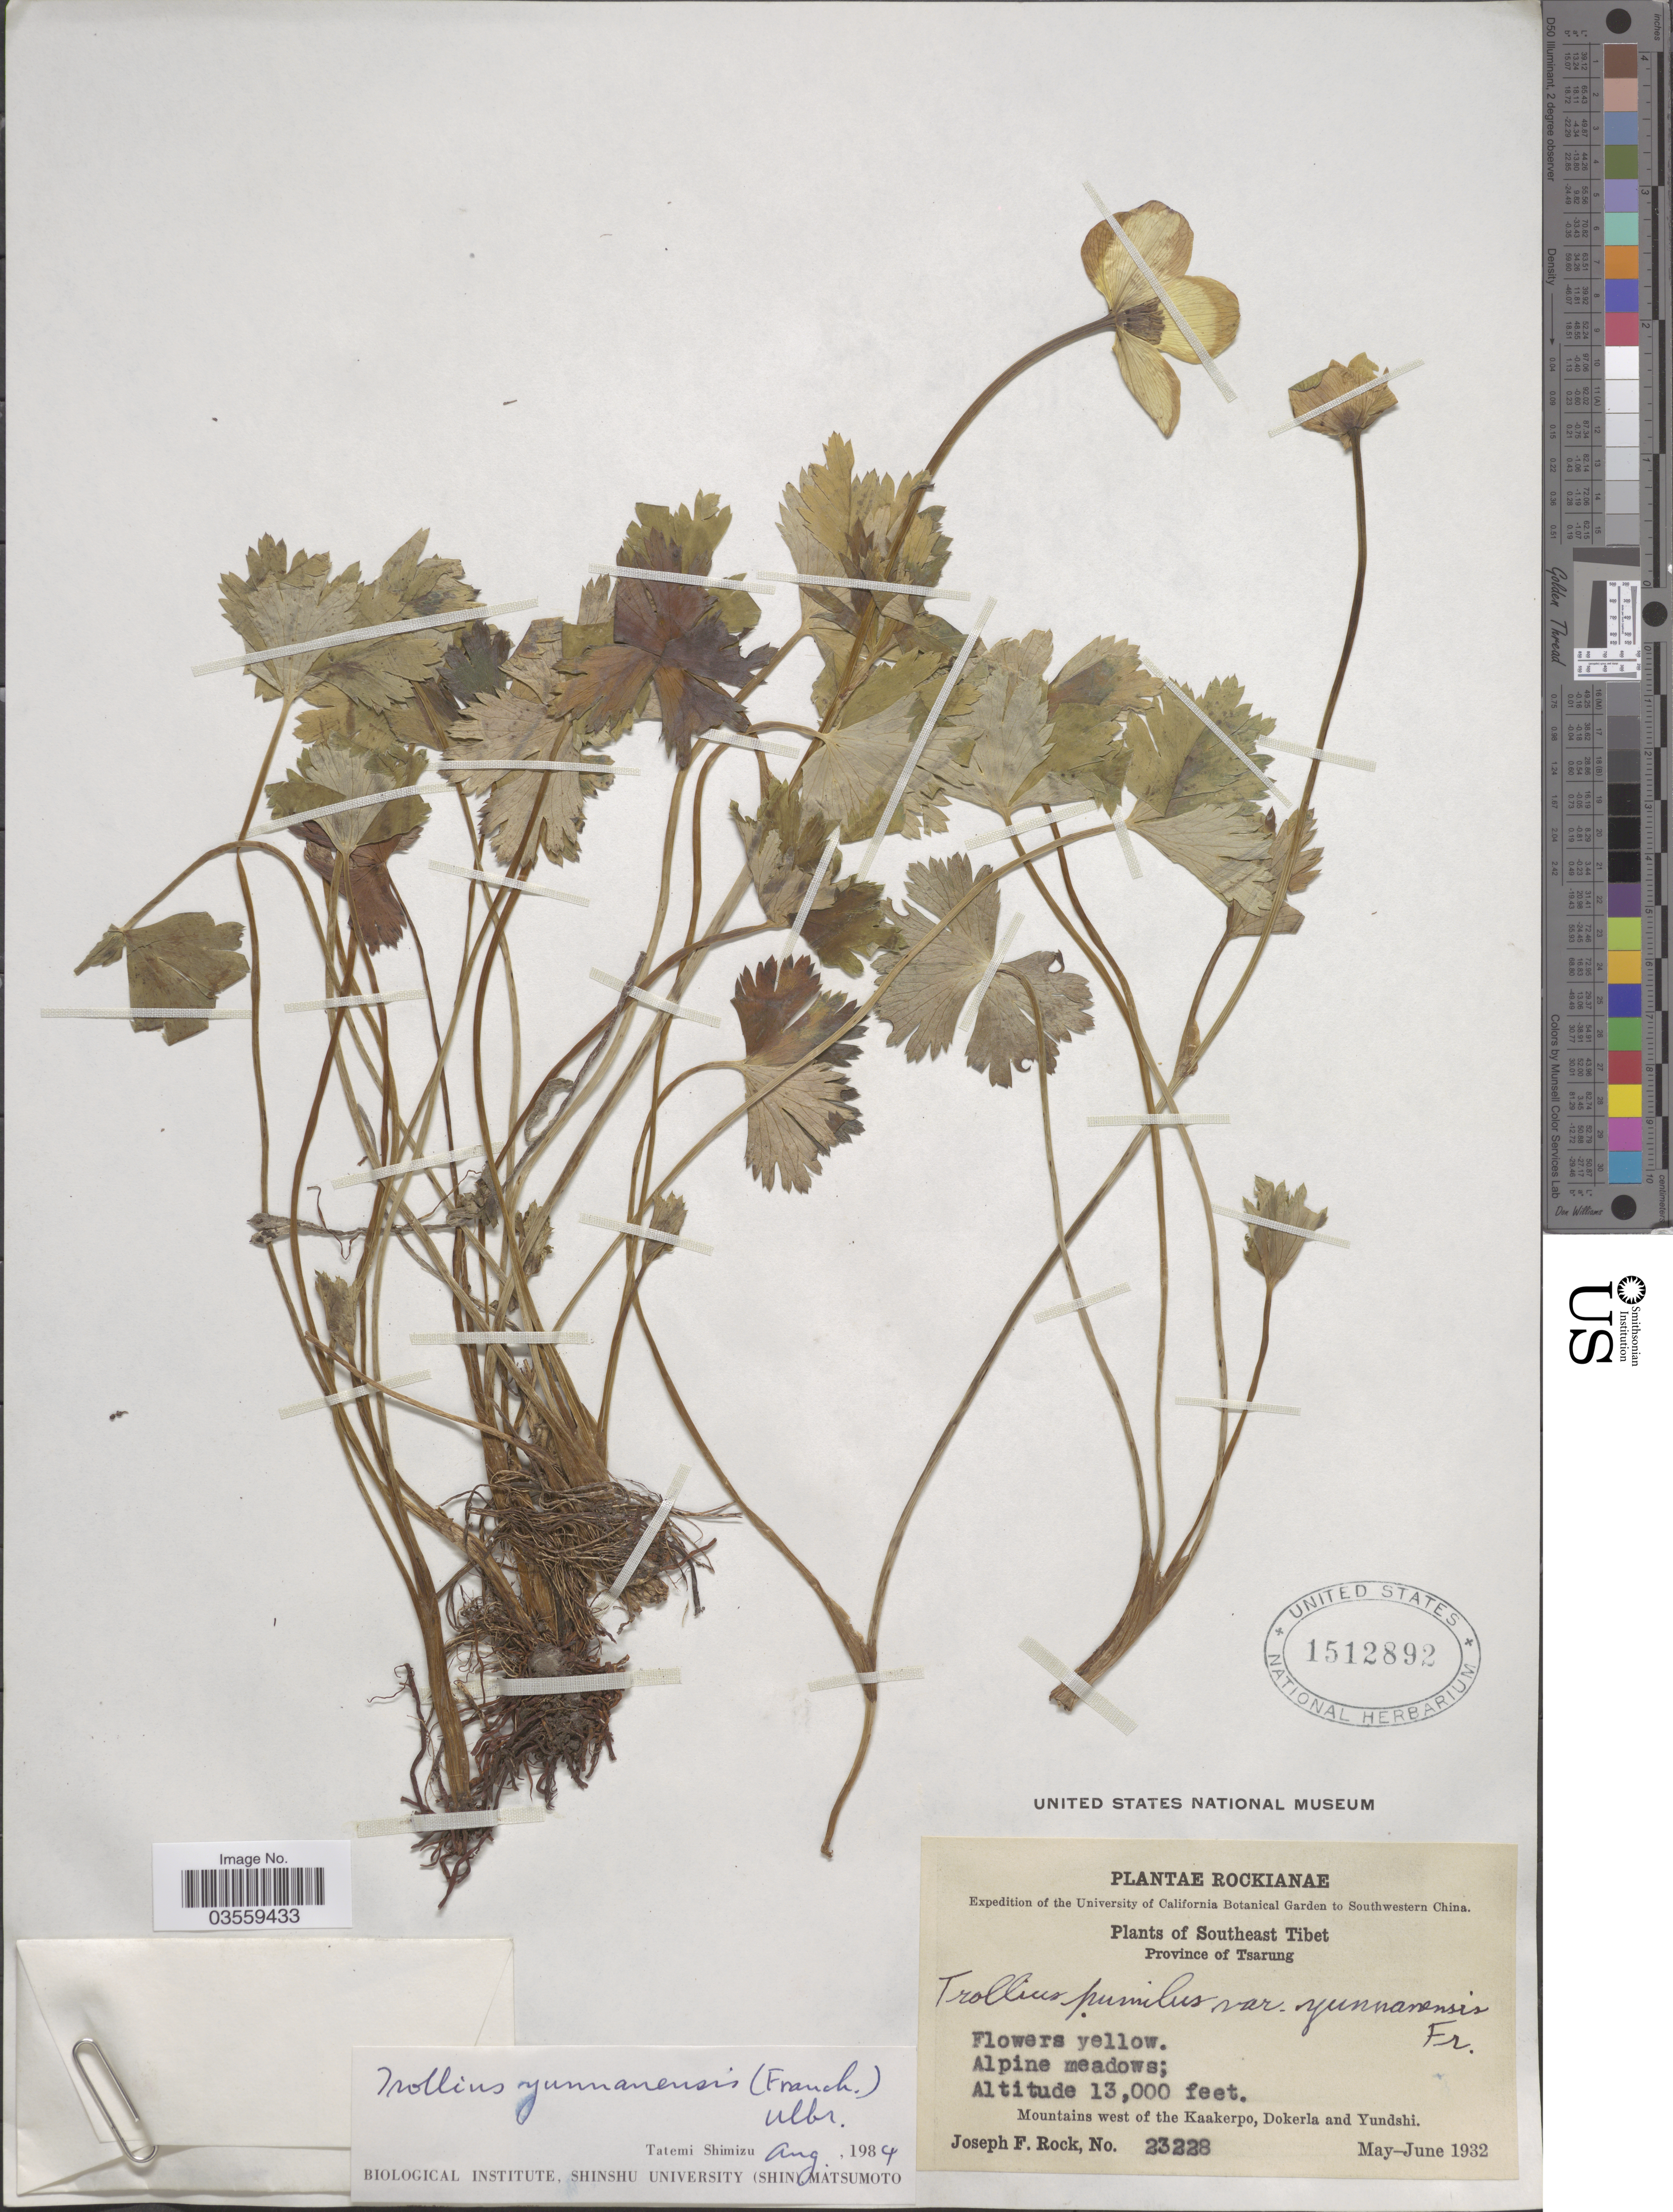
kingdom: Plantae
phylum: Tracheophyta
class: Magnoliopsida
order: Ranunculales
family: Ranunculaceae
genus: Trollius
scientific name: Trollius yunnanensis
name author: Ulbr.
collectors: J. F. Rock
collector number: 23228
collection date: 1932-05/1932-06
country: China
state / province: Xizang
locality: Southeast Tibet. Province of Tsarung. Mountains west of the Kaakerpo, Dokerla and Yundshi.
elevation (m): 3962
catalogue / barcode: US 1512892